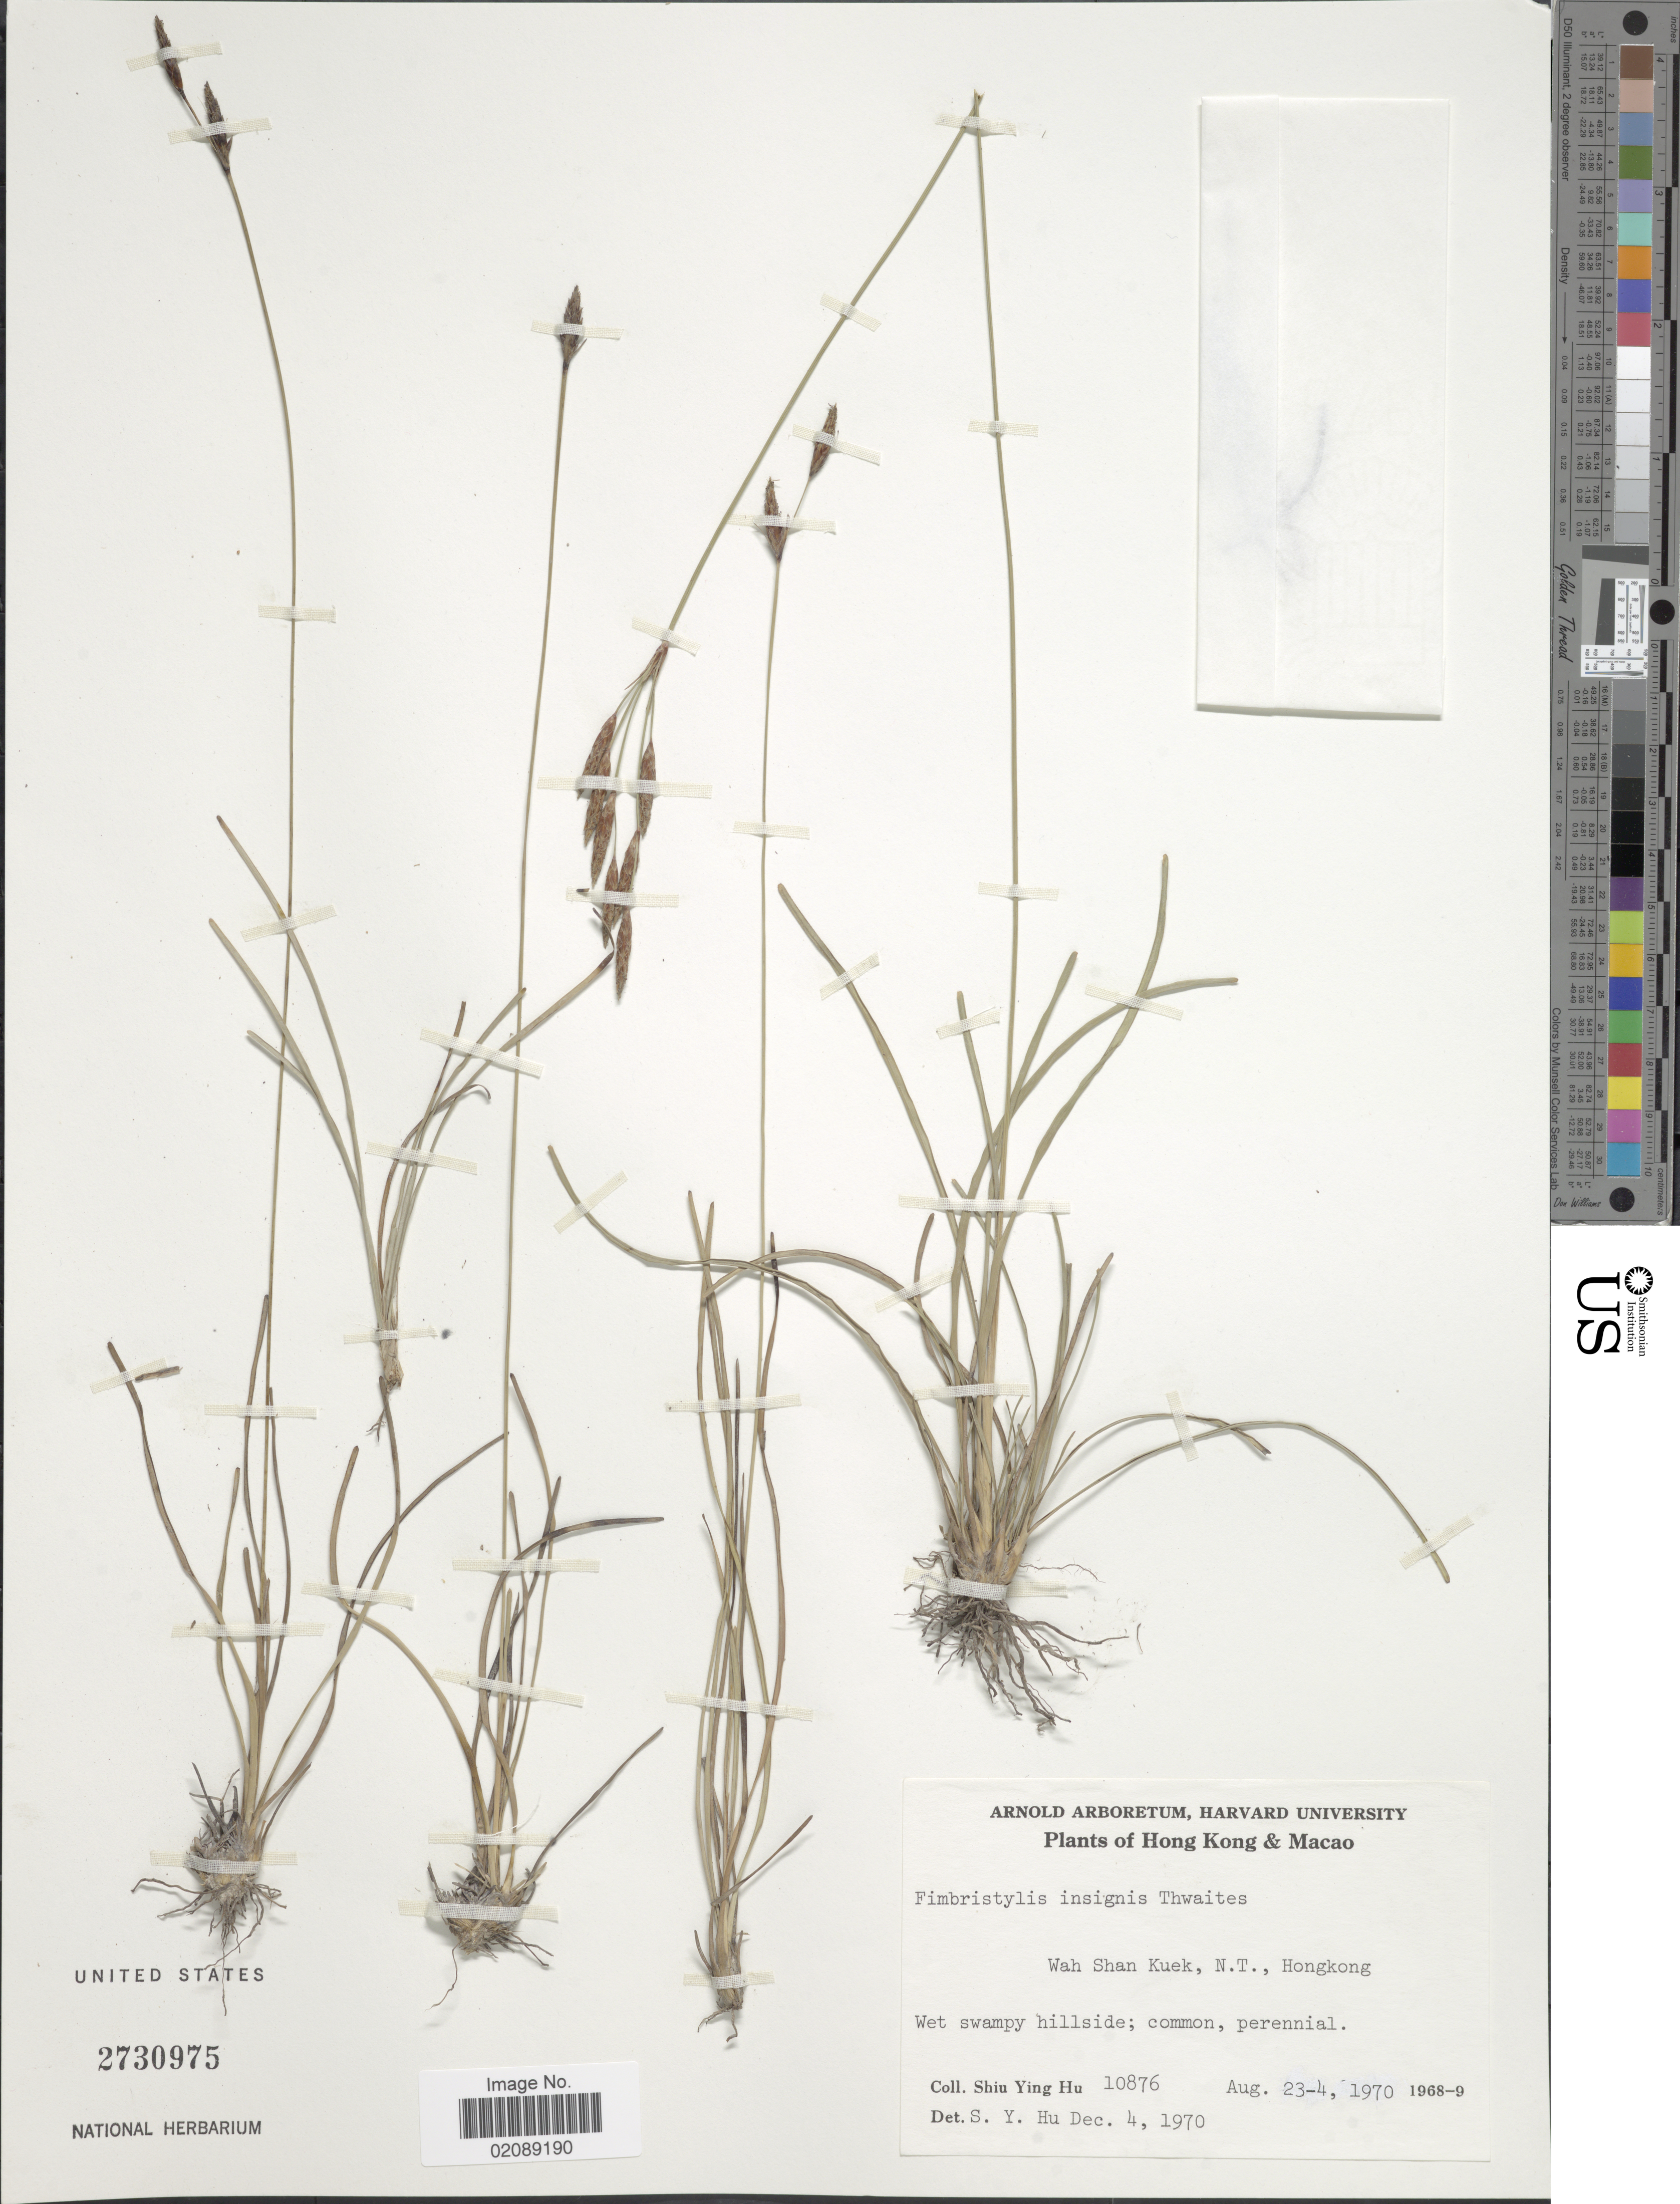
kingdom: Plantae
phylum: Tracheophyta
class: Liliopsida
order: Poales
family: Cyperaceae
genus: Fimbristylis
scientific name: Fimbristylis insignis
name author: Thwaites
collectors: S. Y. Hu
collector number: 10876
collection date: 1970-04-04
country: China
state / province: Hong Kong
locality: Hong Kong & Macao, Wah Shan Kuek, N.T.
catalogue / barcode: US 2730975